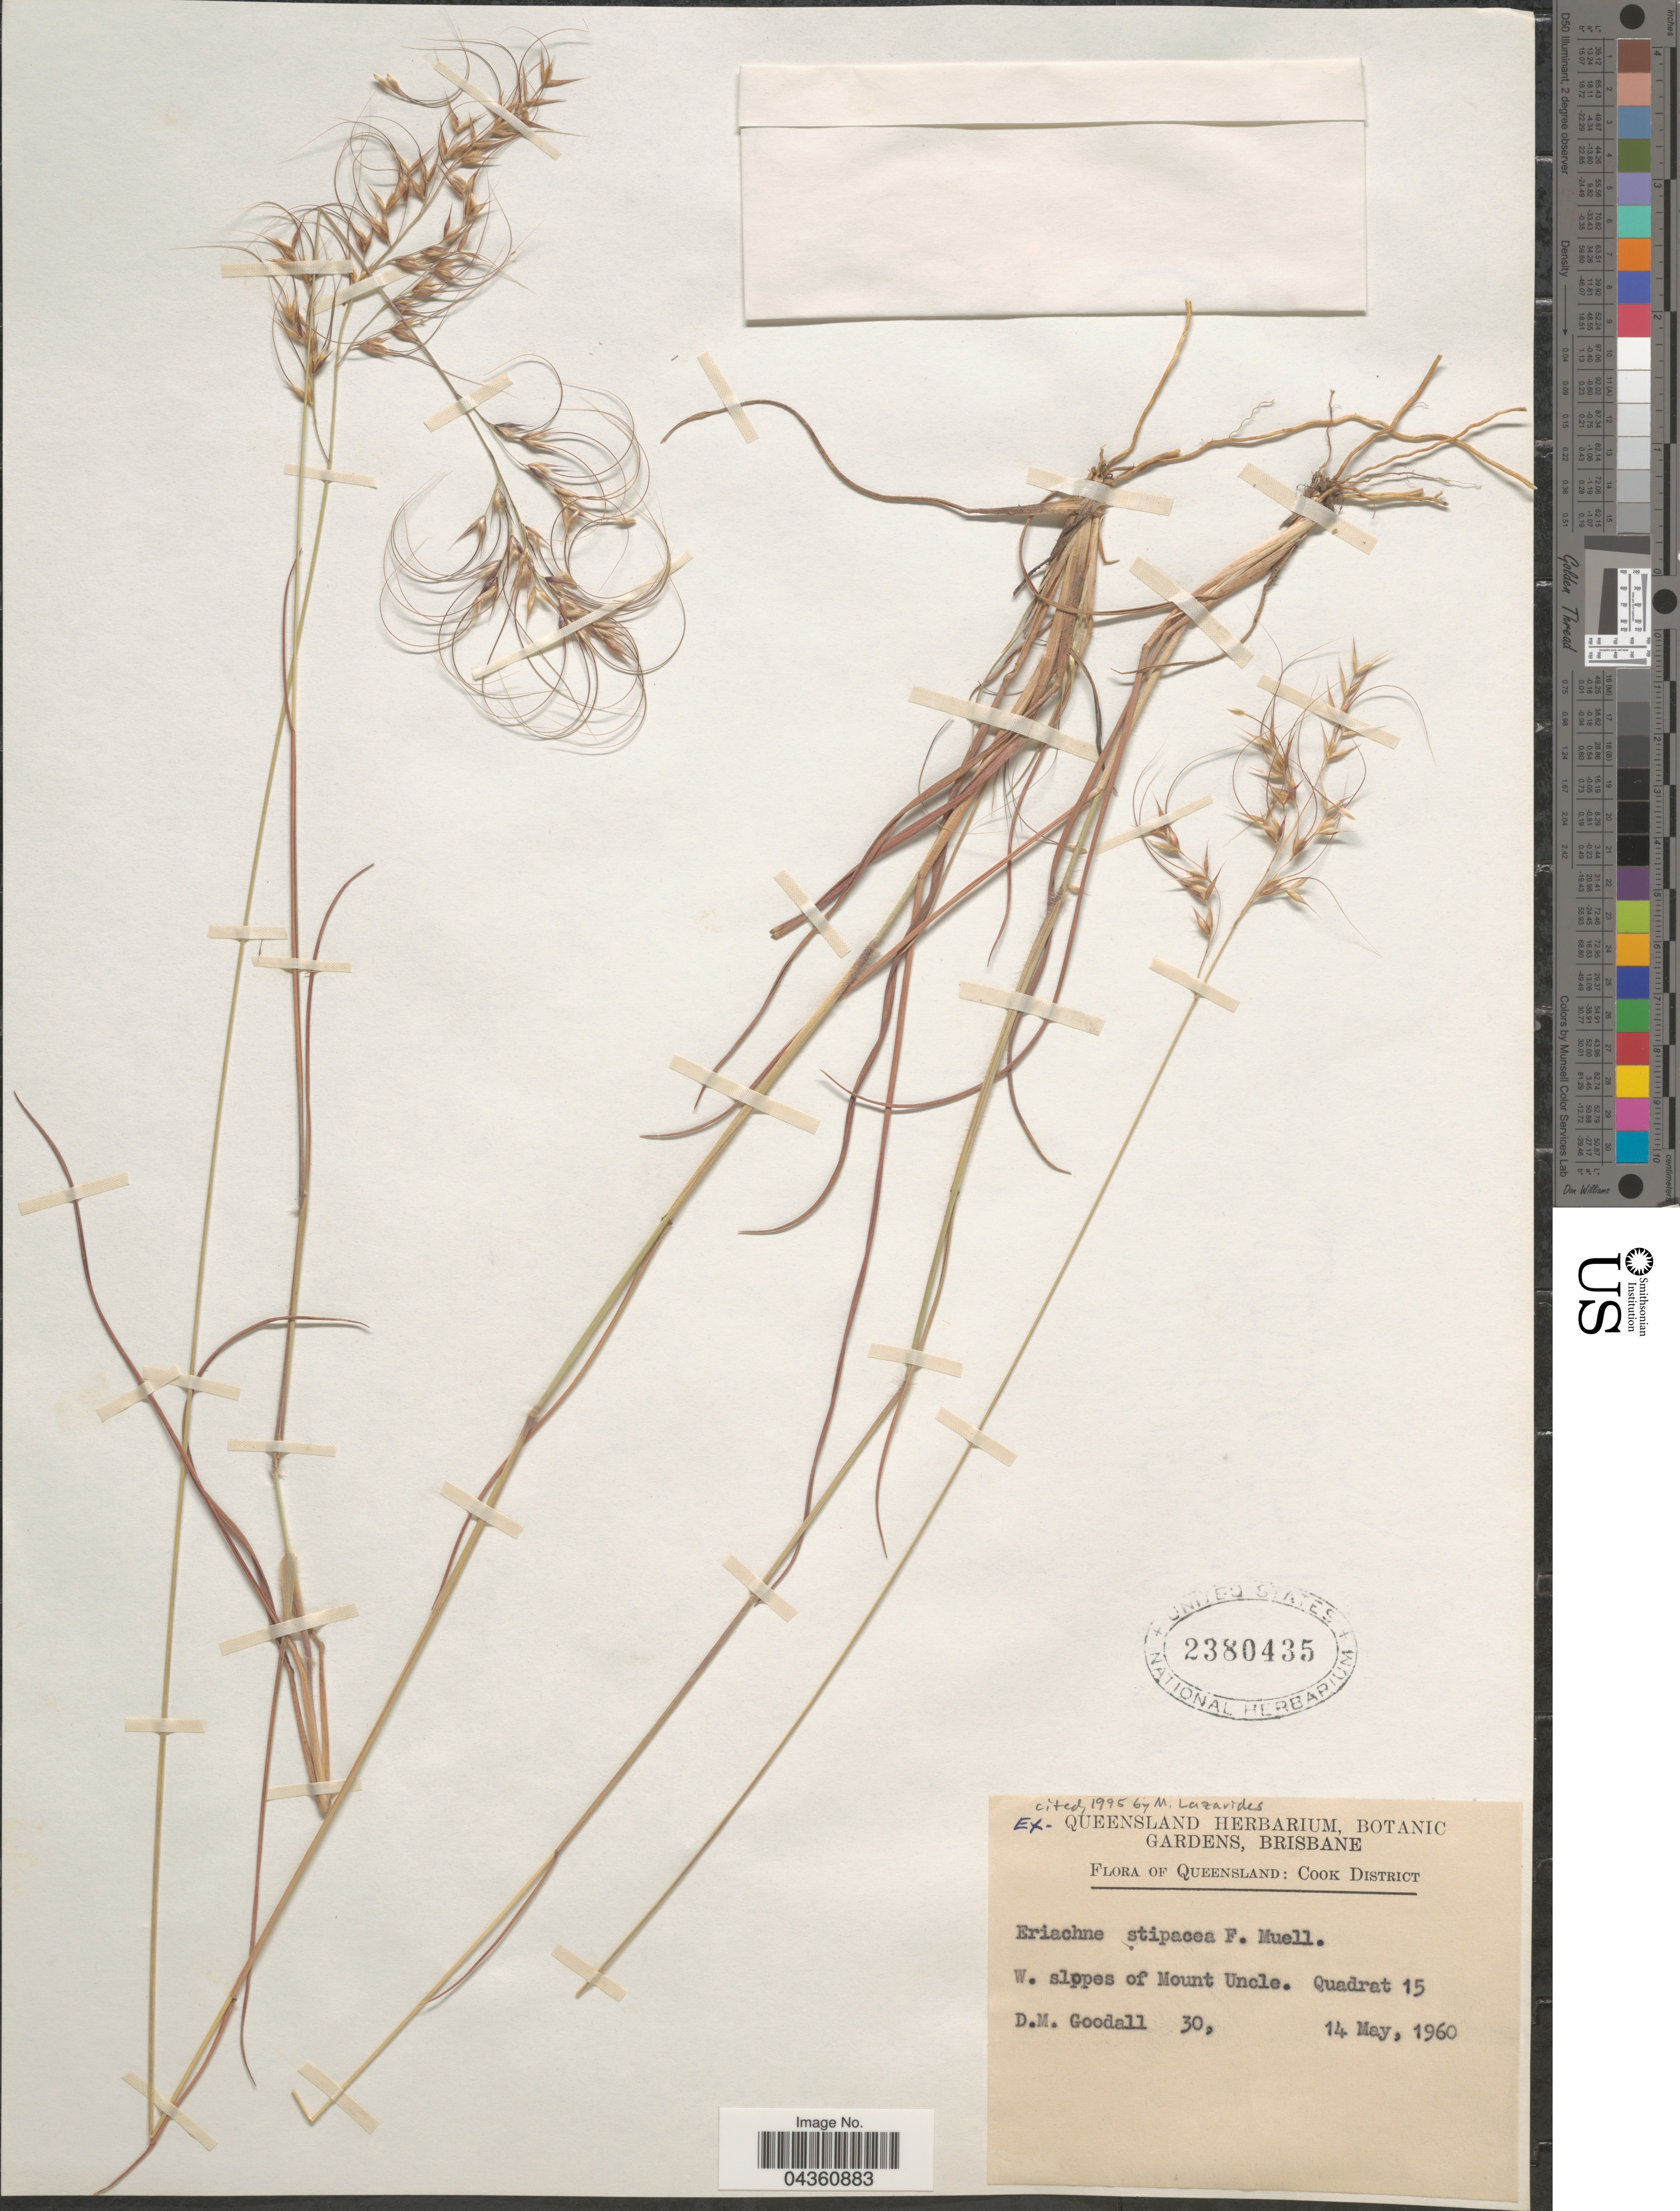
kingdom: Plantae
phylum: Tracheophyta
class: Liliopsida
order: Poales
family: Poaceae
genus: Eriachne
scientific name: Eriachne stipacea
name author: F. Muell.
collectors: D. Goodall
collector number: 30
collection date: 1960-05-14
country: Australia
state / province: Queensland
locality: Cook District. W. slopes of Mount Uncle. Quadrat 15.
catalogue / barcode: US 2380435